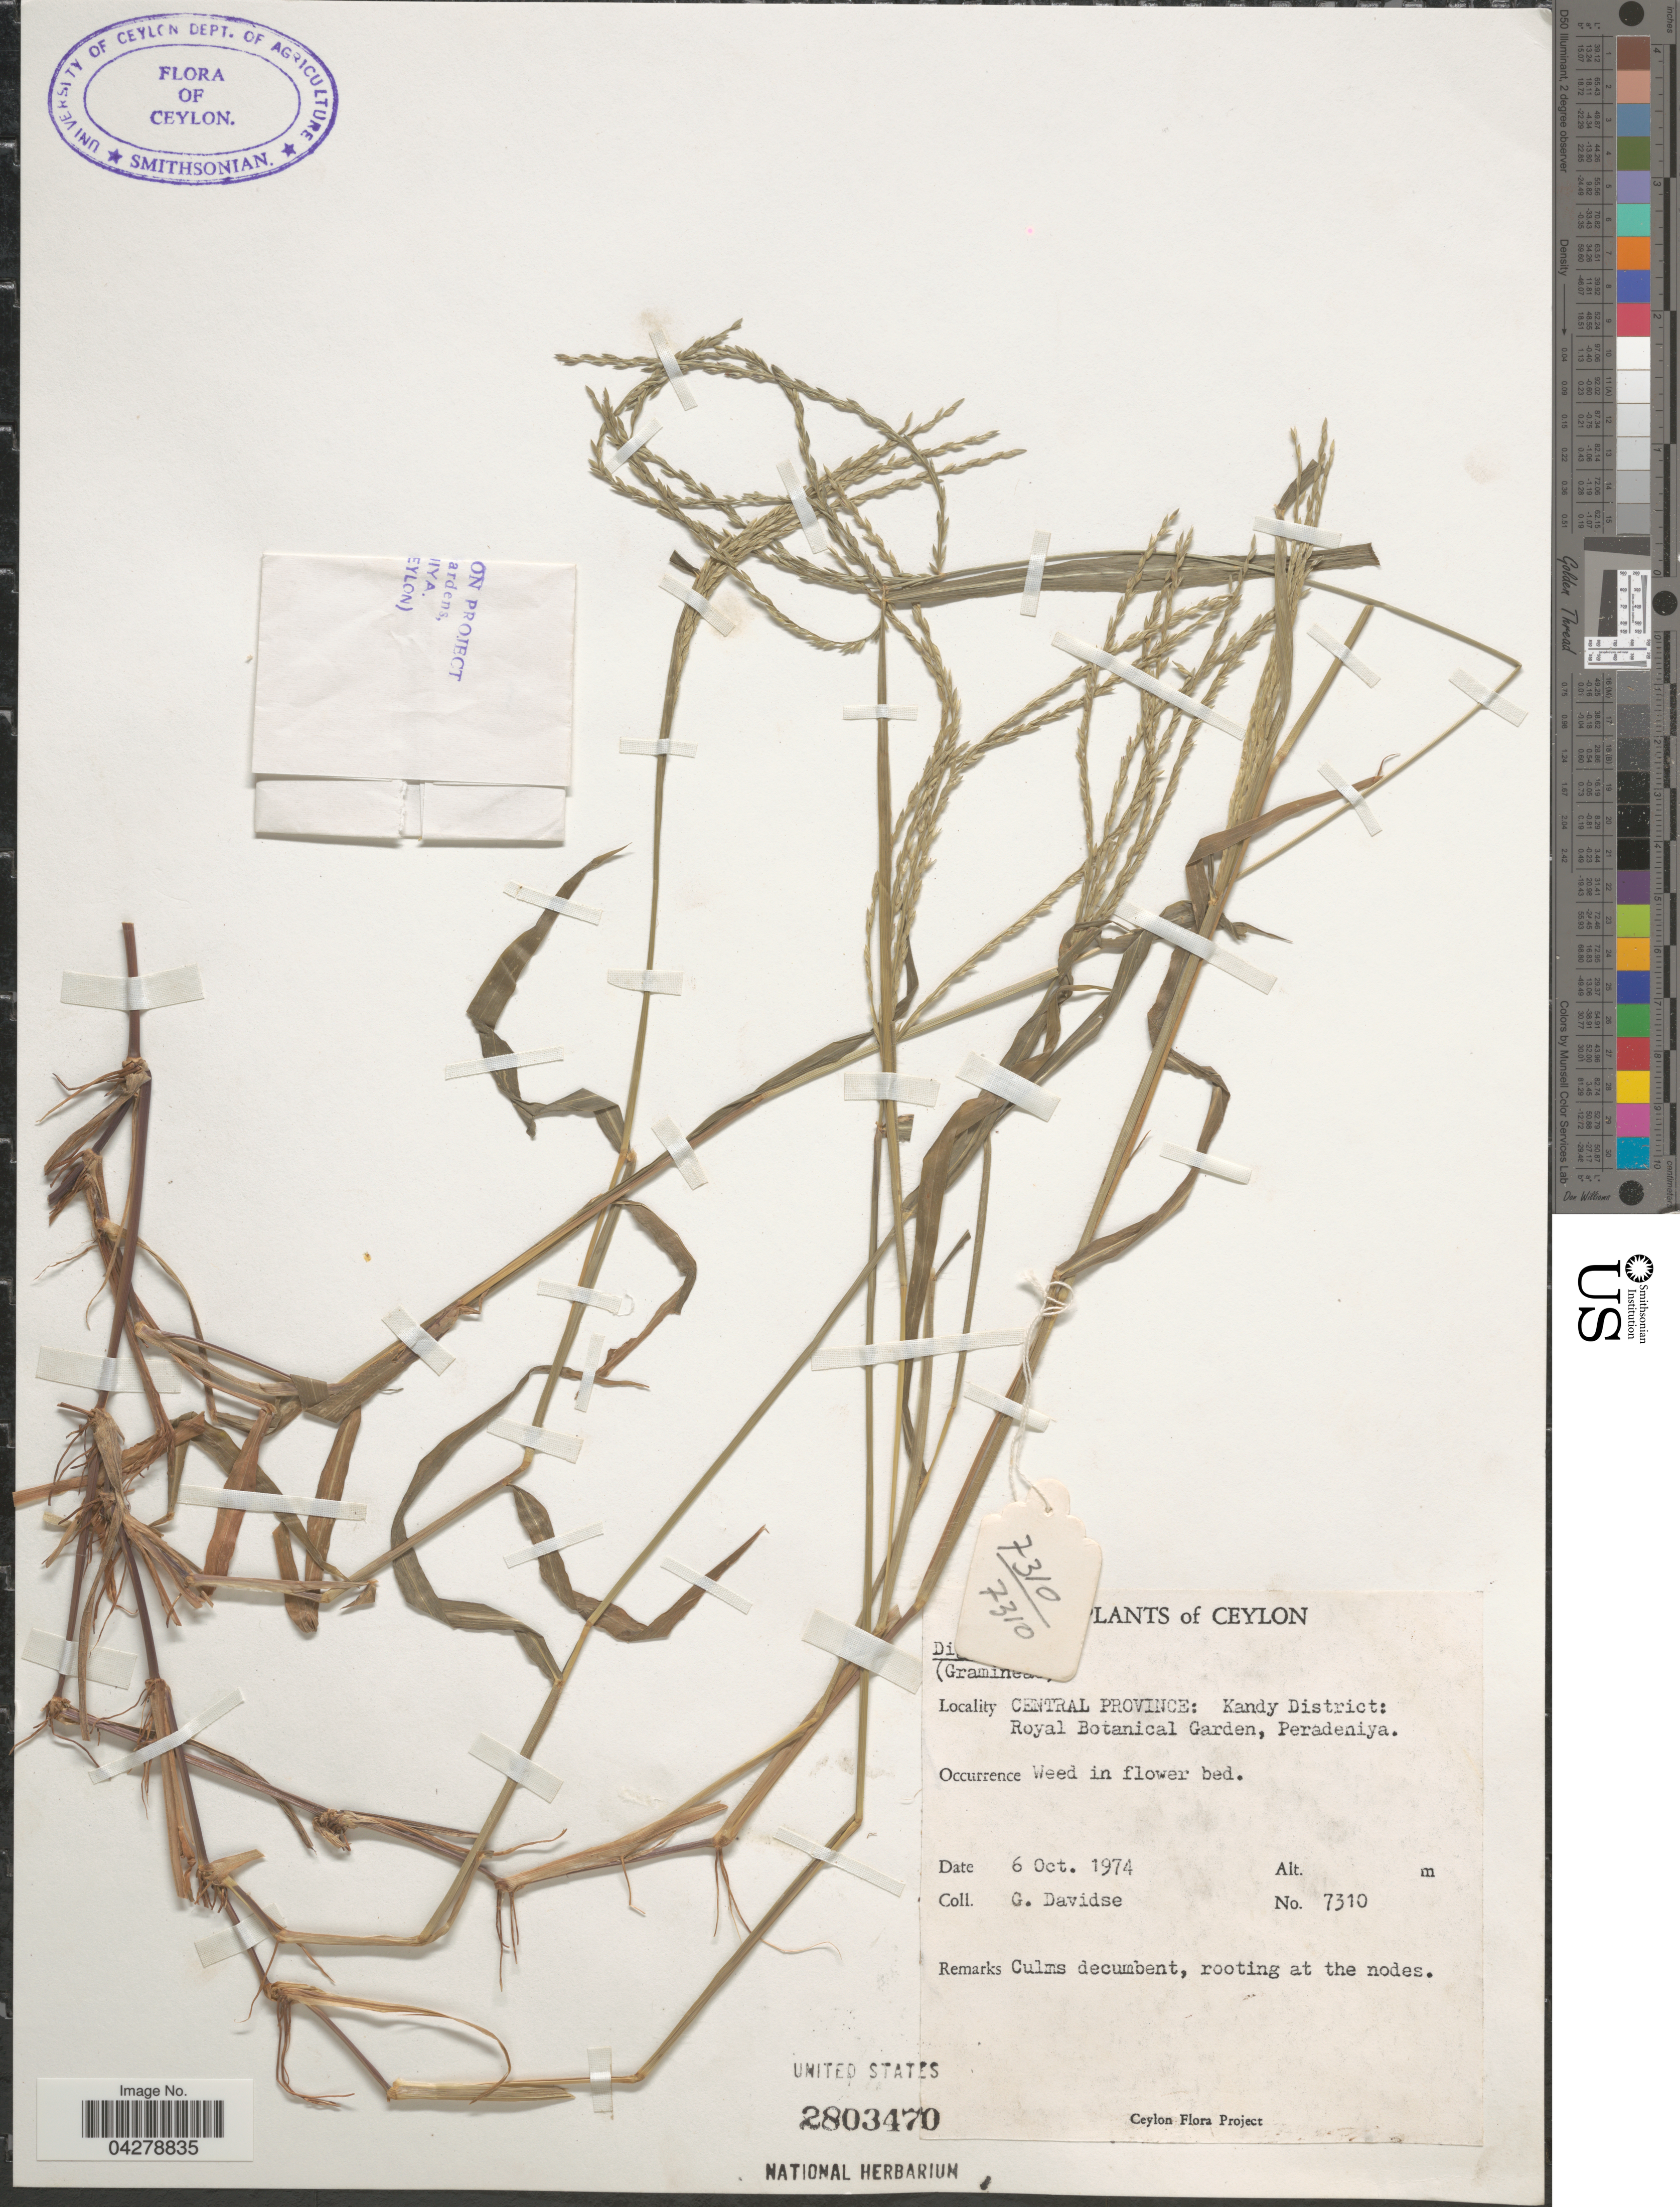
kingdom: Plantae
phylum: Tracheophyta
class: Liliopsida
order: Poales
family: Poaceae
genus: Digitaria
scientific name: Digitaria sp.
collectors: G. Davidse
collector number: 7310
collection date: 1974-10-06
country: Sri Lanka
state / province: Central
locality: Ceylon. Kandy District: Royal Botanical Garden, Peradeniya.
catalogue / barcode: US 2803470